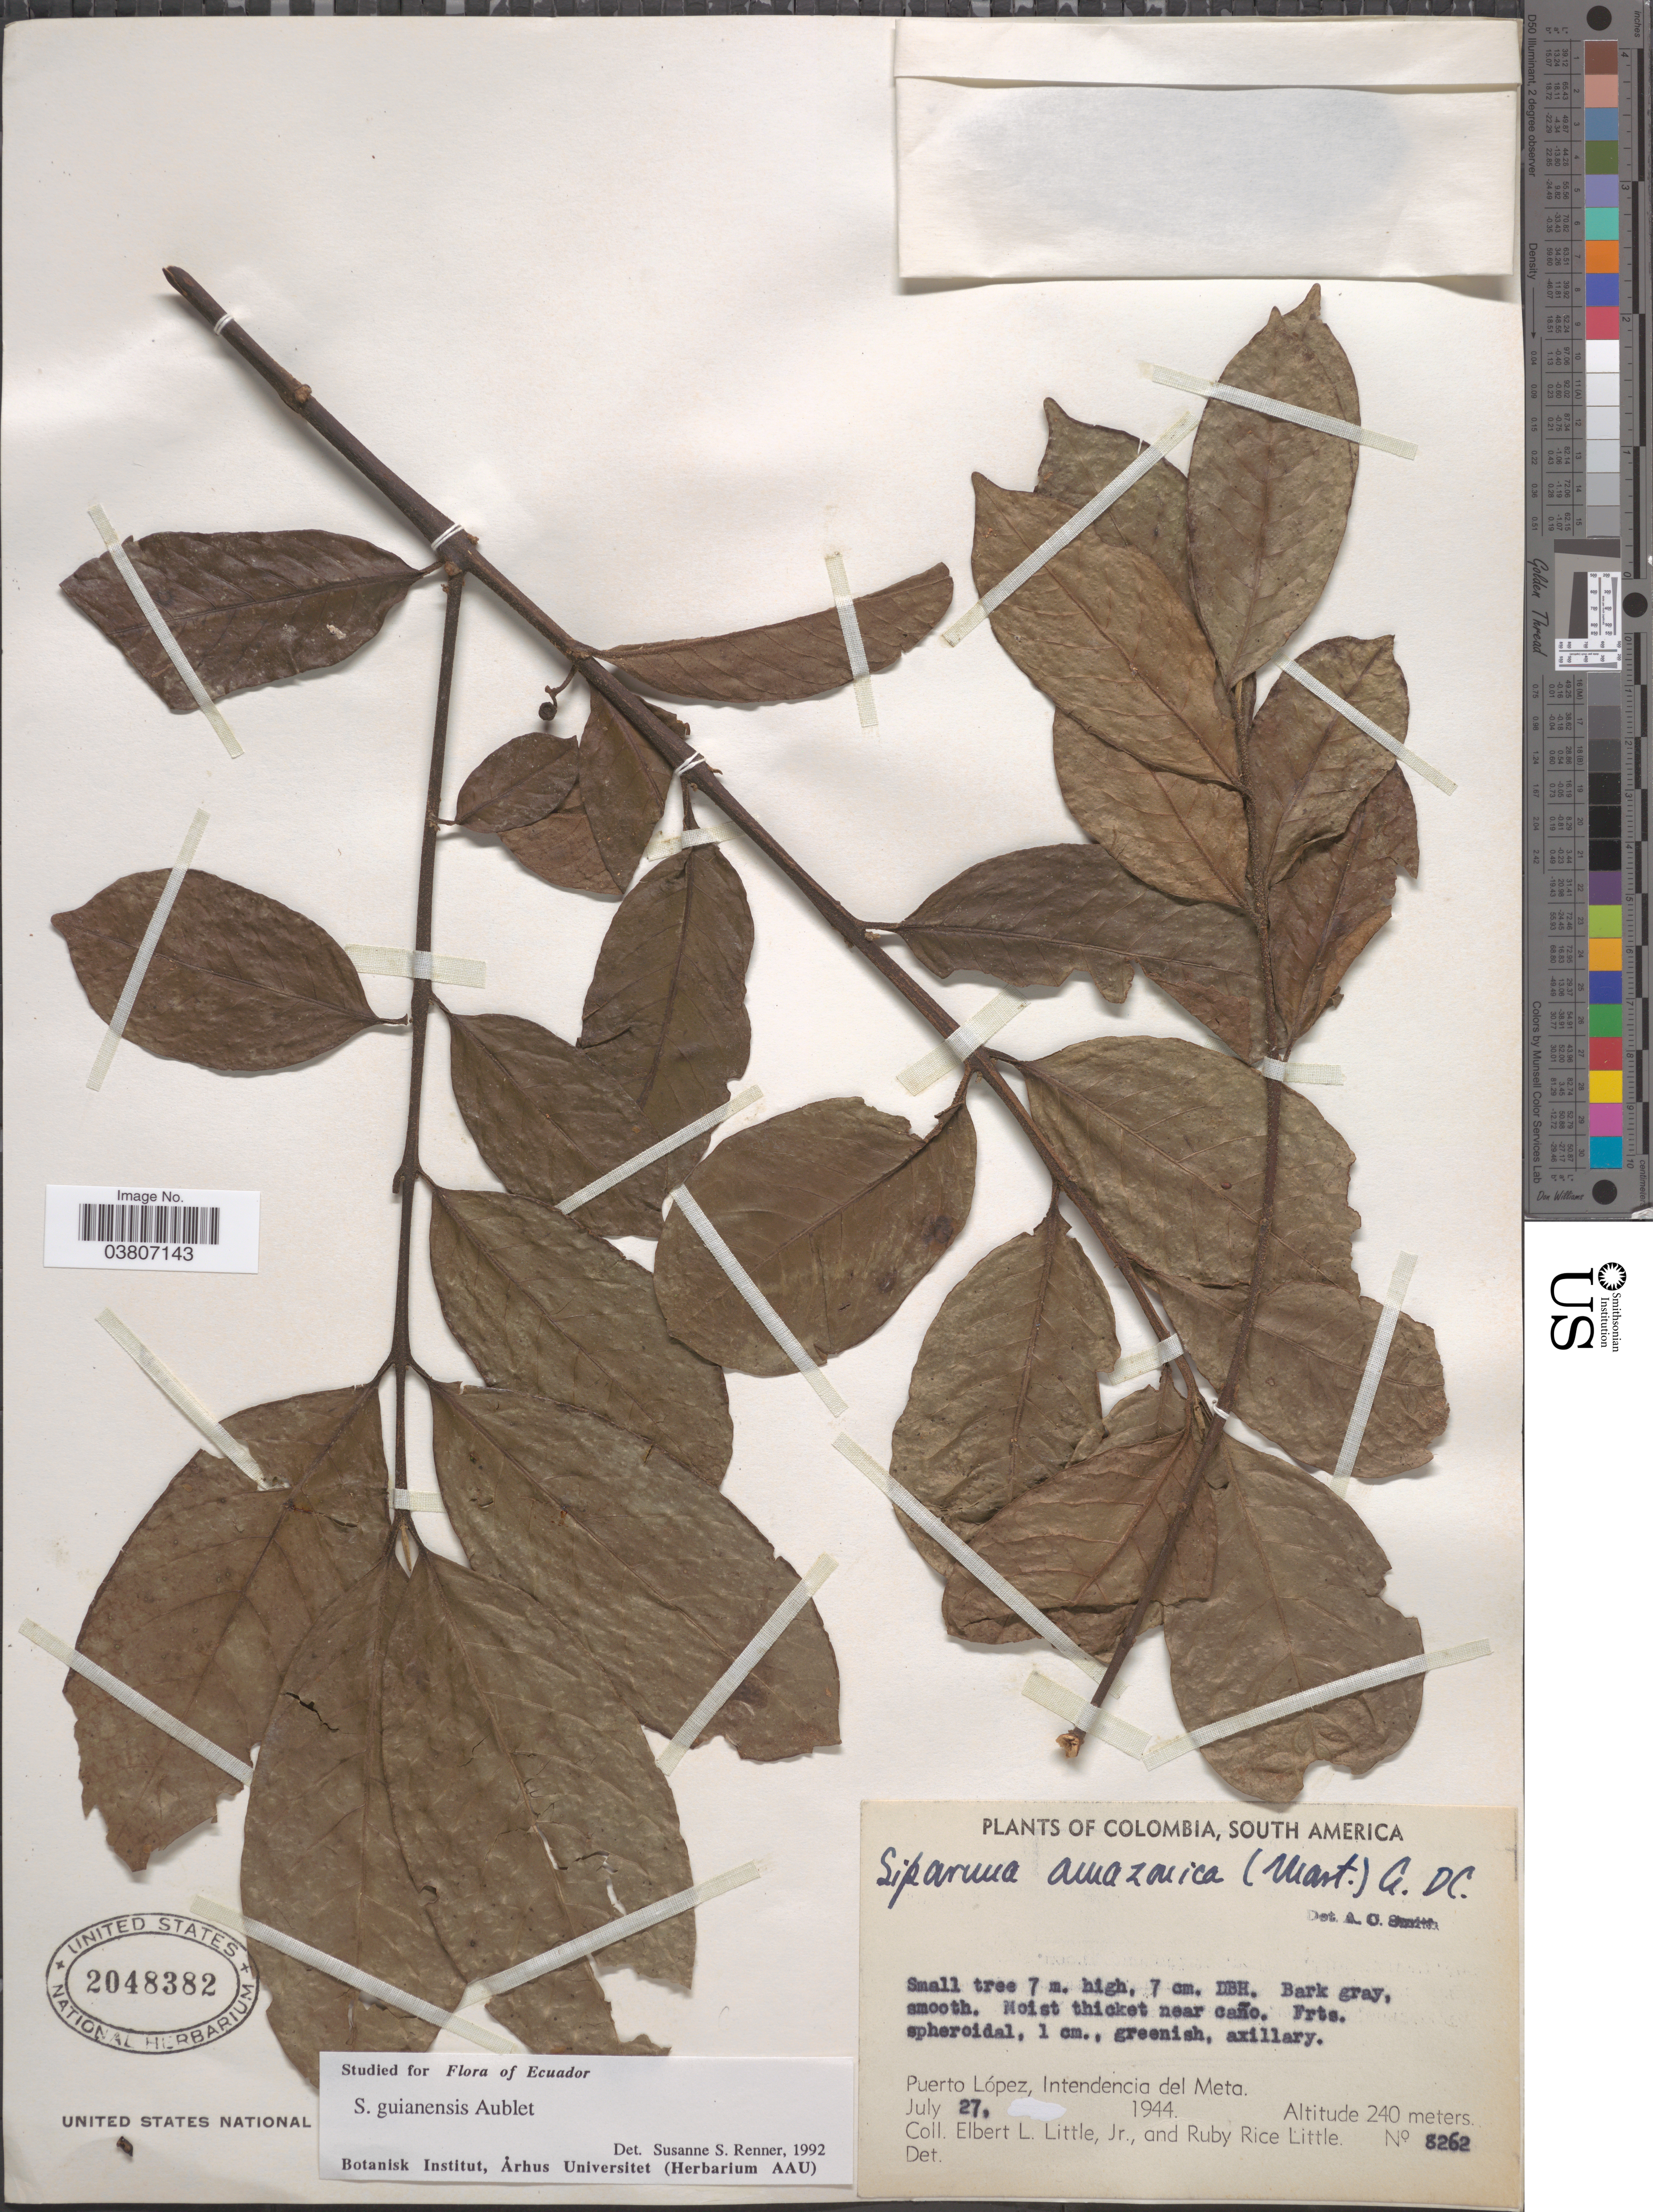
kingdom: Plantae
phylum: Tracheophyta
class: Magnoliopsida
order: Laurales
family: Siparunaceae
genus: Siparuna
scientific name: Siparuna guianensis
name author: Aubl.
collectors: E. L. Little & R. R. Little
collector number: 8262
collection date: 1944-07-27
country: Colombia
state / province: Meta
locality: Puerto López, Intenedencia del Meta.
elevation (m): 240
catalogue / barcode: US 2048382